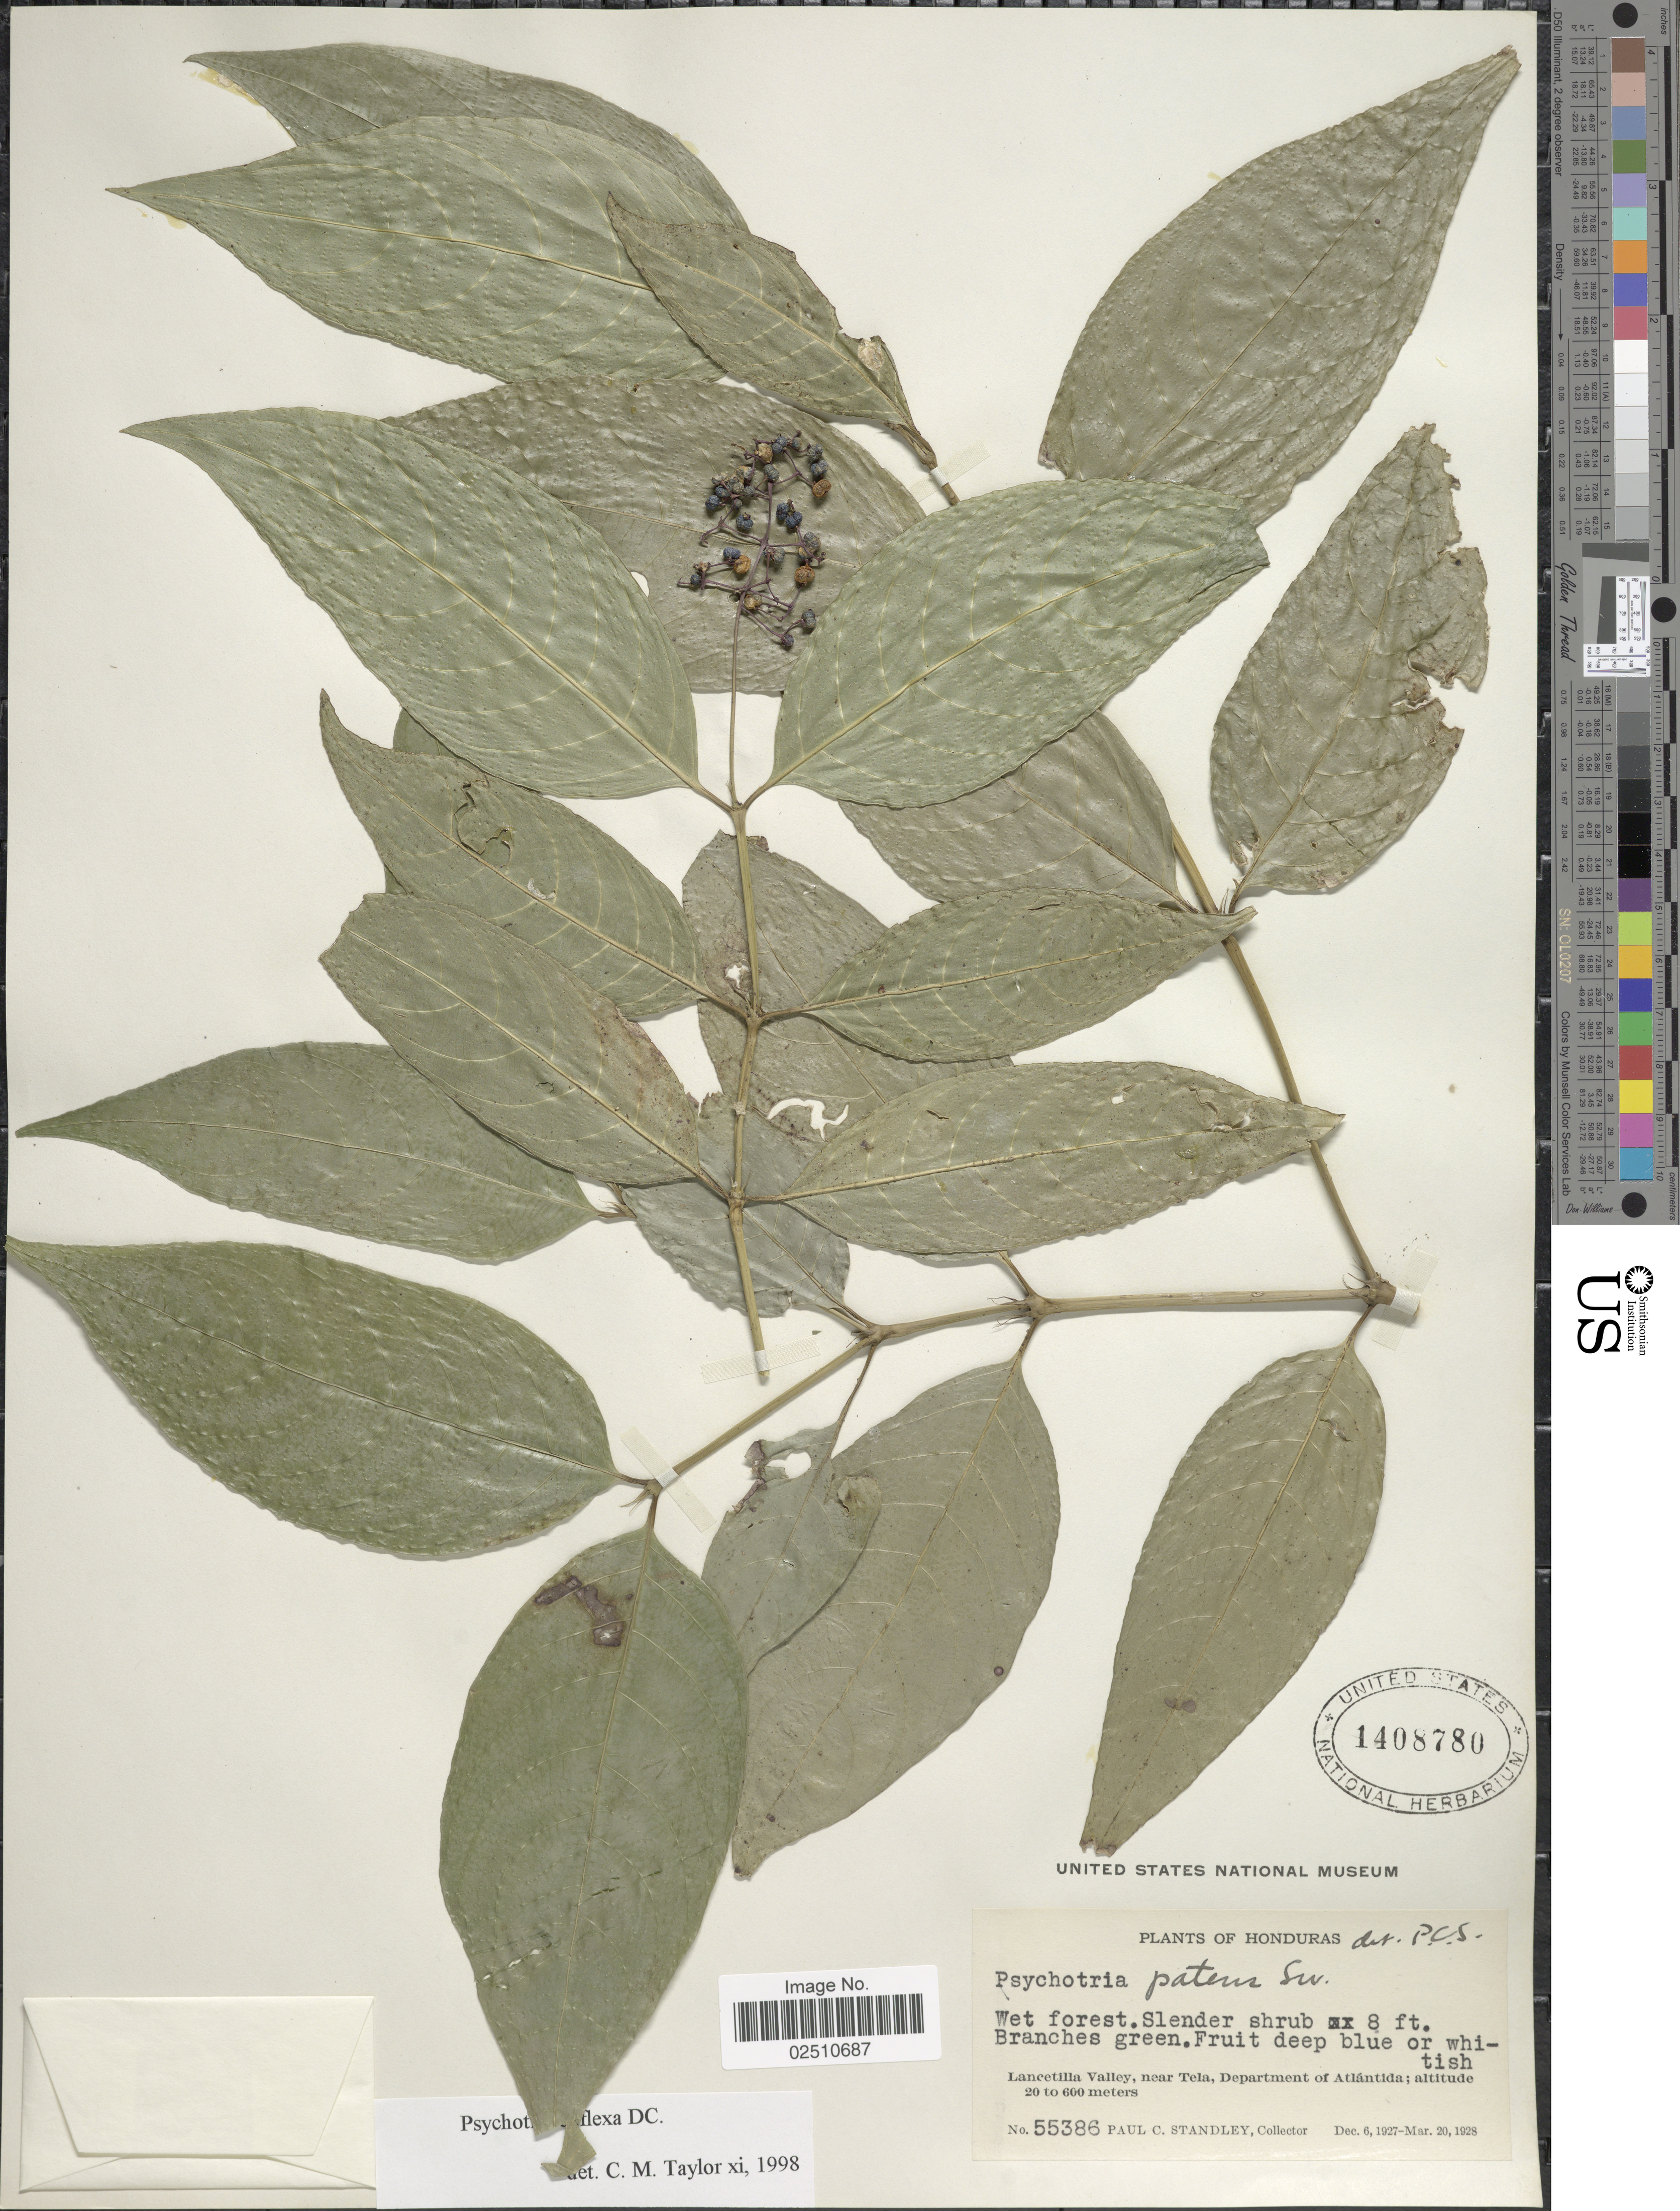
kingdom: Plantae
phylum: Tracheophyta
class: Magnoliopsida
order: Gentianales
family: Rubiaceae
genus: Psychotria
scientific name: Psychotria deflexa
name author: DC.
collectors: P. C. Standley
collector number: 55386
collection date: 1927-12-06/1928-03-20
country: Honduras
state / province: Atlántida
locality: Lancetilla Valley, near Tela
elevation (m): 20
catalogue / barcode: US 1408780